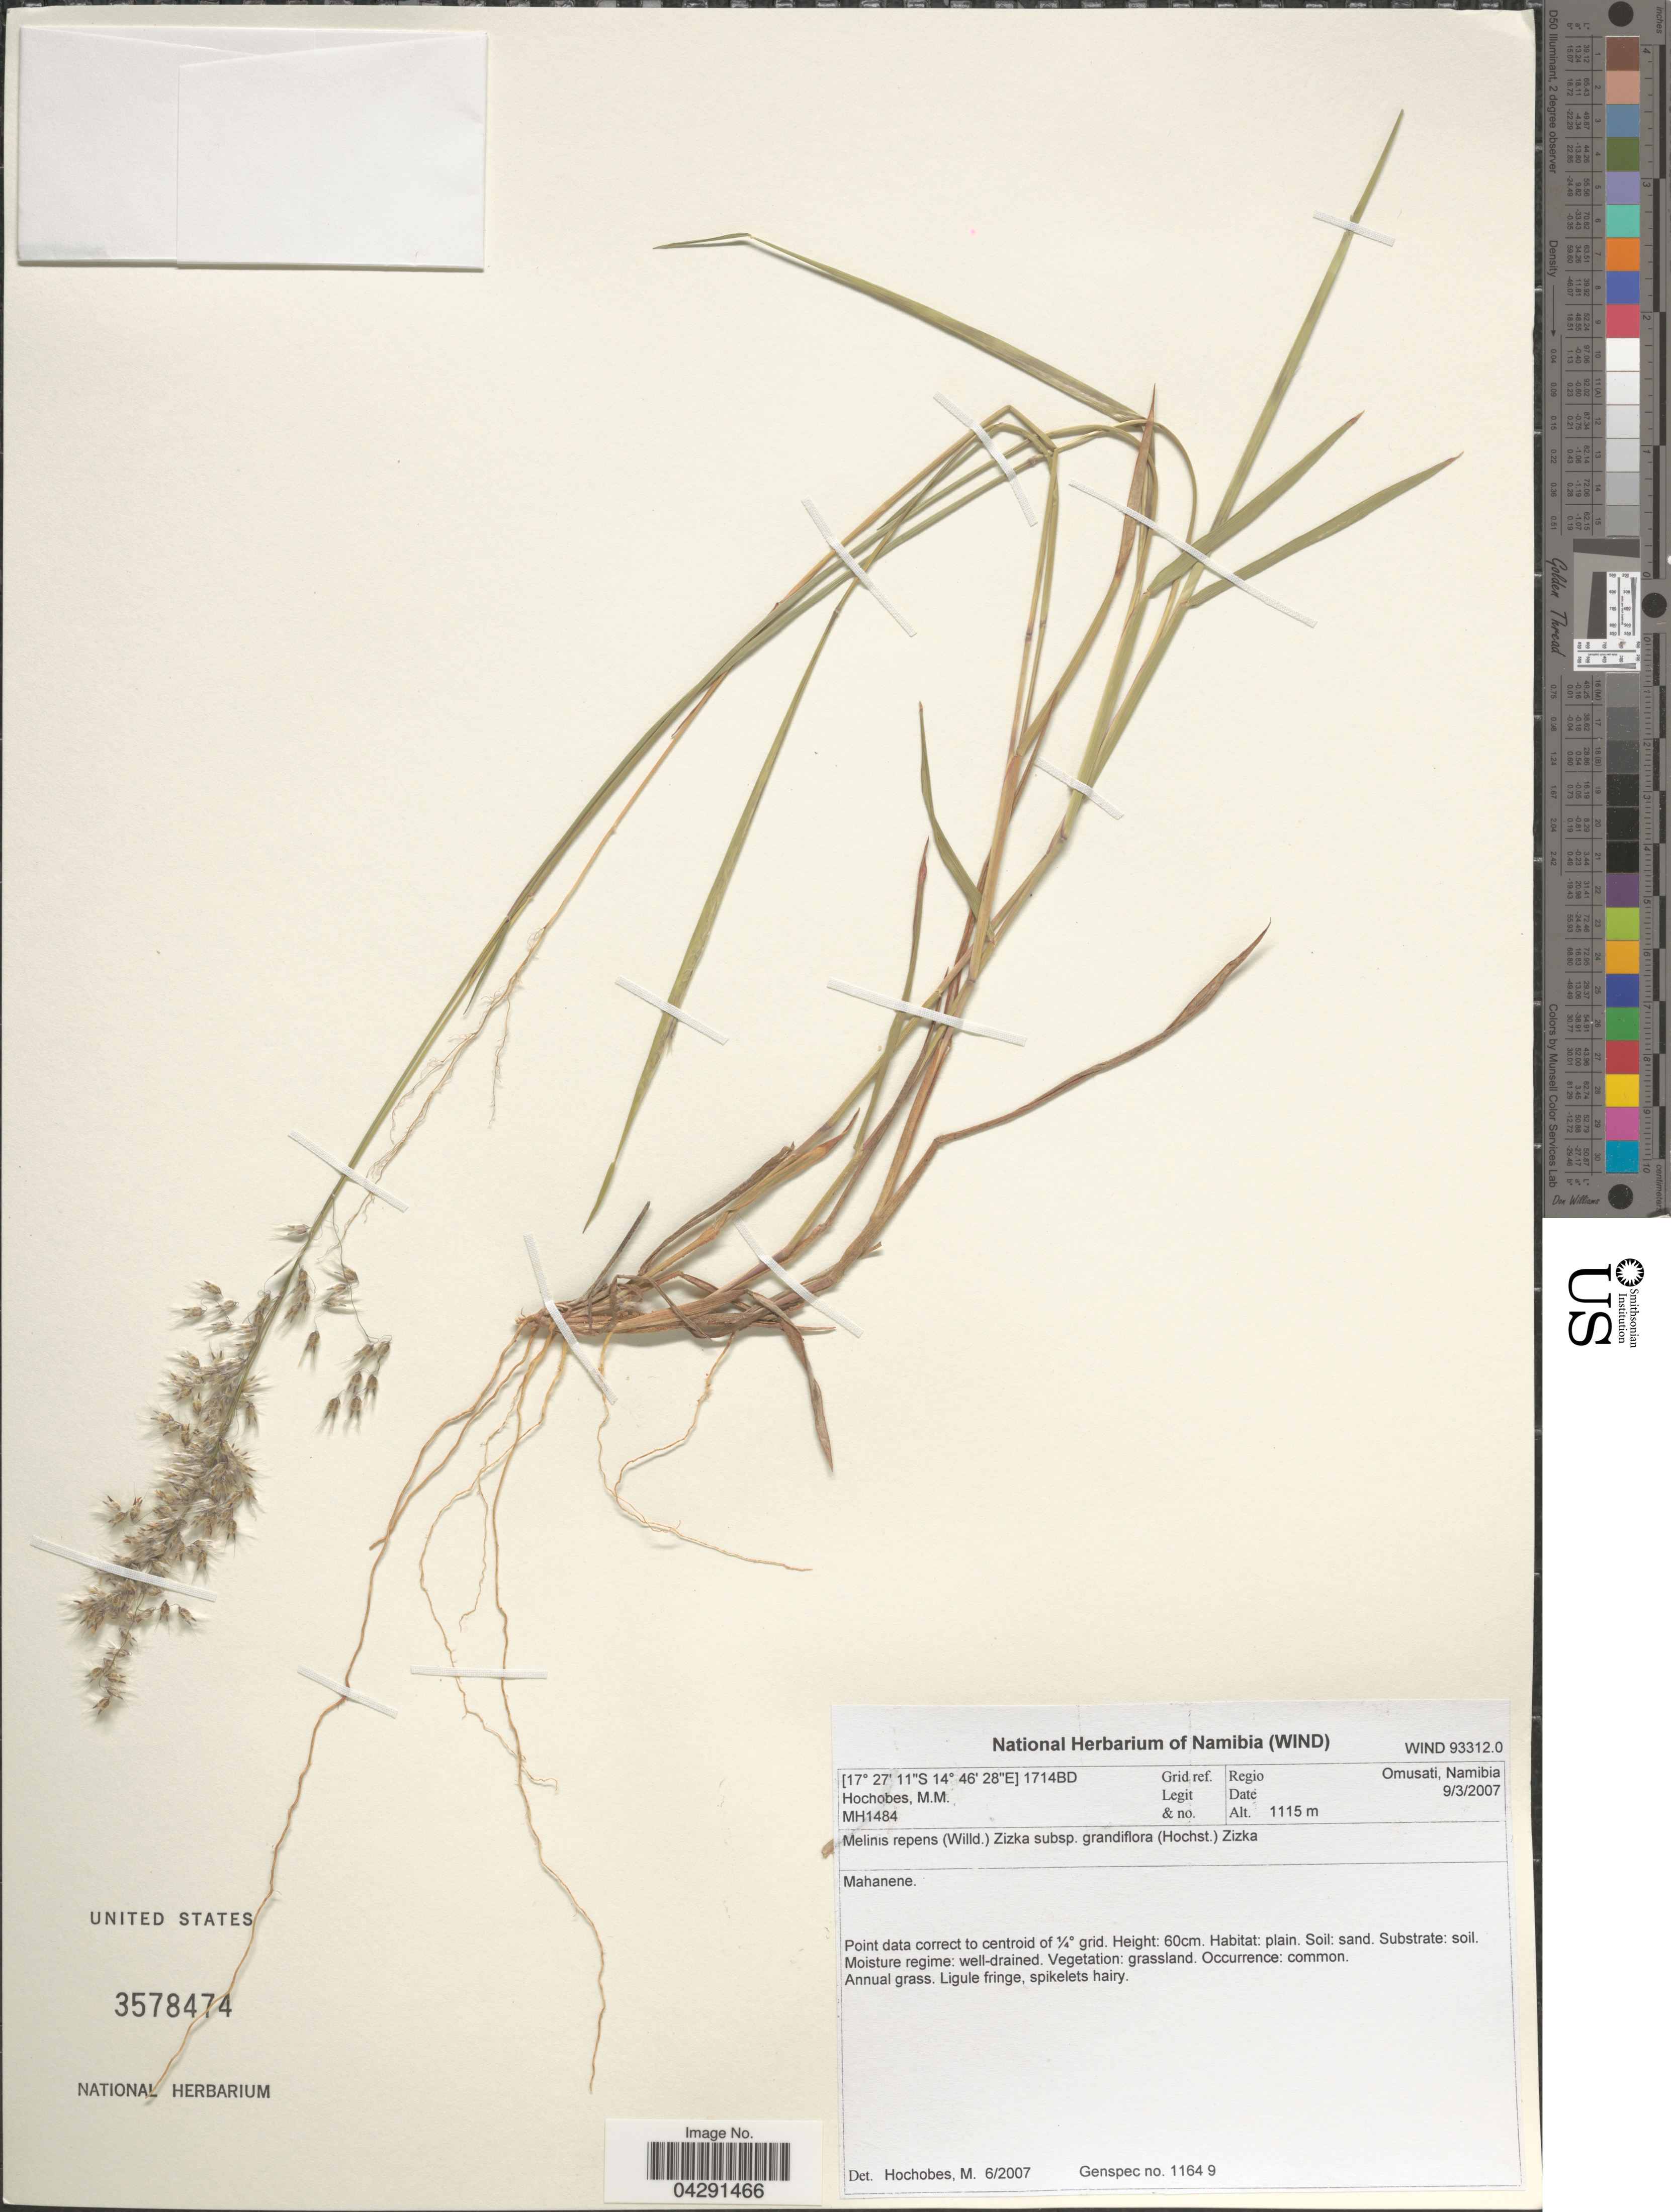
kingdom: Plantae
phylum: Tracheophyta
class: Liliopsida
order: Poales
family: Poaceae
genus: Melinis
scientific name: Melinis repens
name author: (Willd.) Zizka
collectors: M. Hochobes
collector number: MH1484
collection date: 2007-03-09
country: Namibia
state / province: Omusati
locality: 1714BD Grid ref. Regio Omusati. Mahanene.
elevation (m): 1115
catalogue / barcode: US 3578474